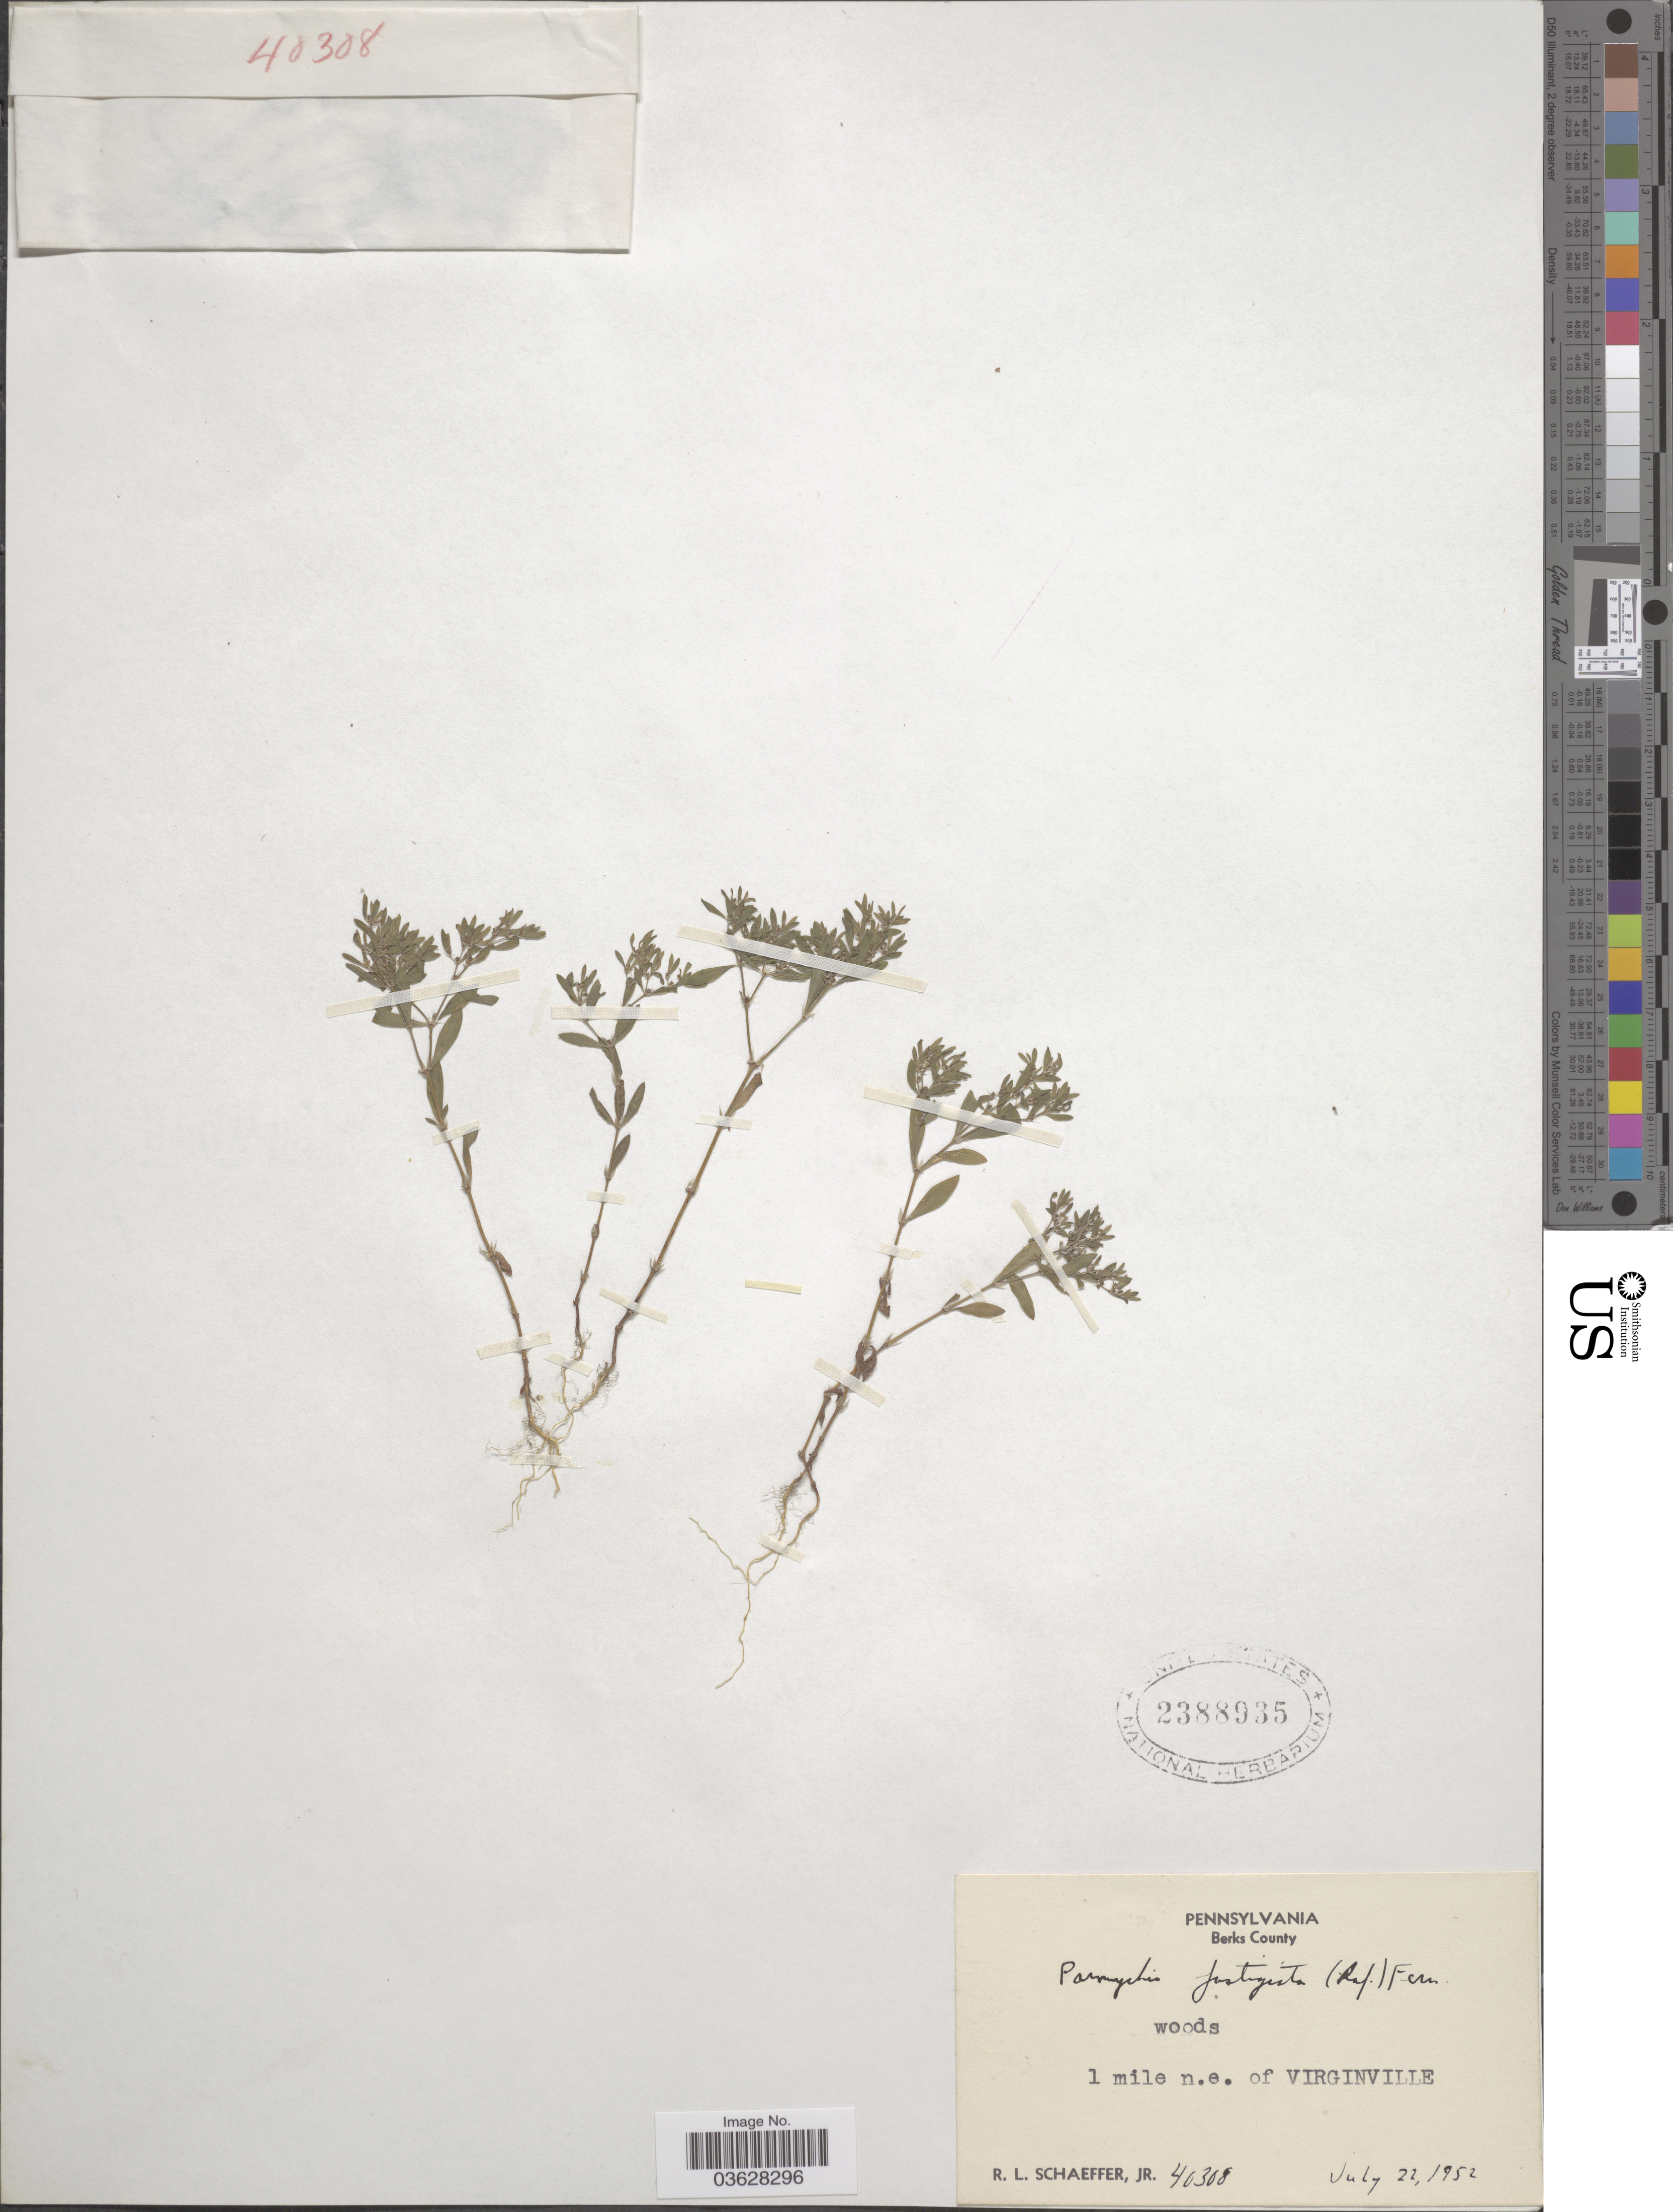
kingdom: Plantae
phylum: Tracheophyta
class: Magnoliopsida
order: Caryophyllales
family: Caryophyllaceae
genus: Paronychia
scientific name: Paronychia fastigiata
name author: (Raf.) Fernald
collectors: R. L. Schaeffer Jr.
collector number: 46308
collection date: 1952-07-22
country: United States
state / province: Pennsylvania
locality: Berks County. 1 mile n.e. of Virginville.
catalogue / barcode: US 2388935